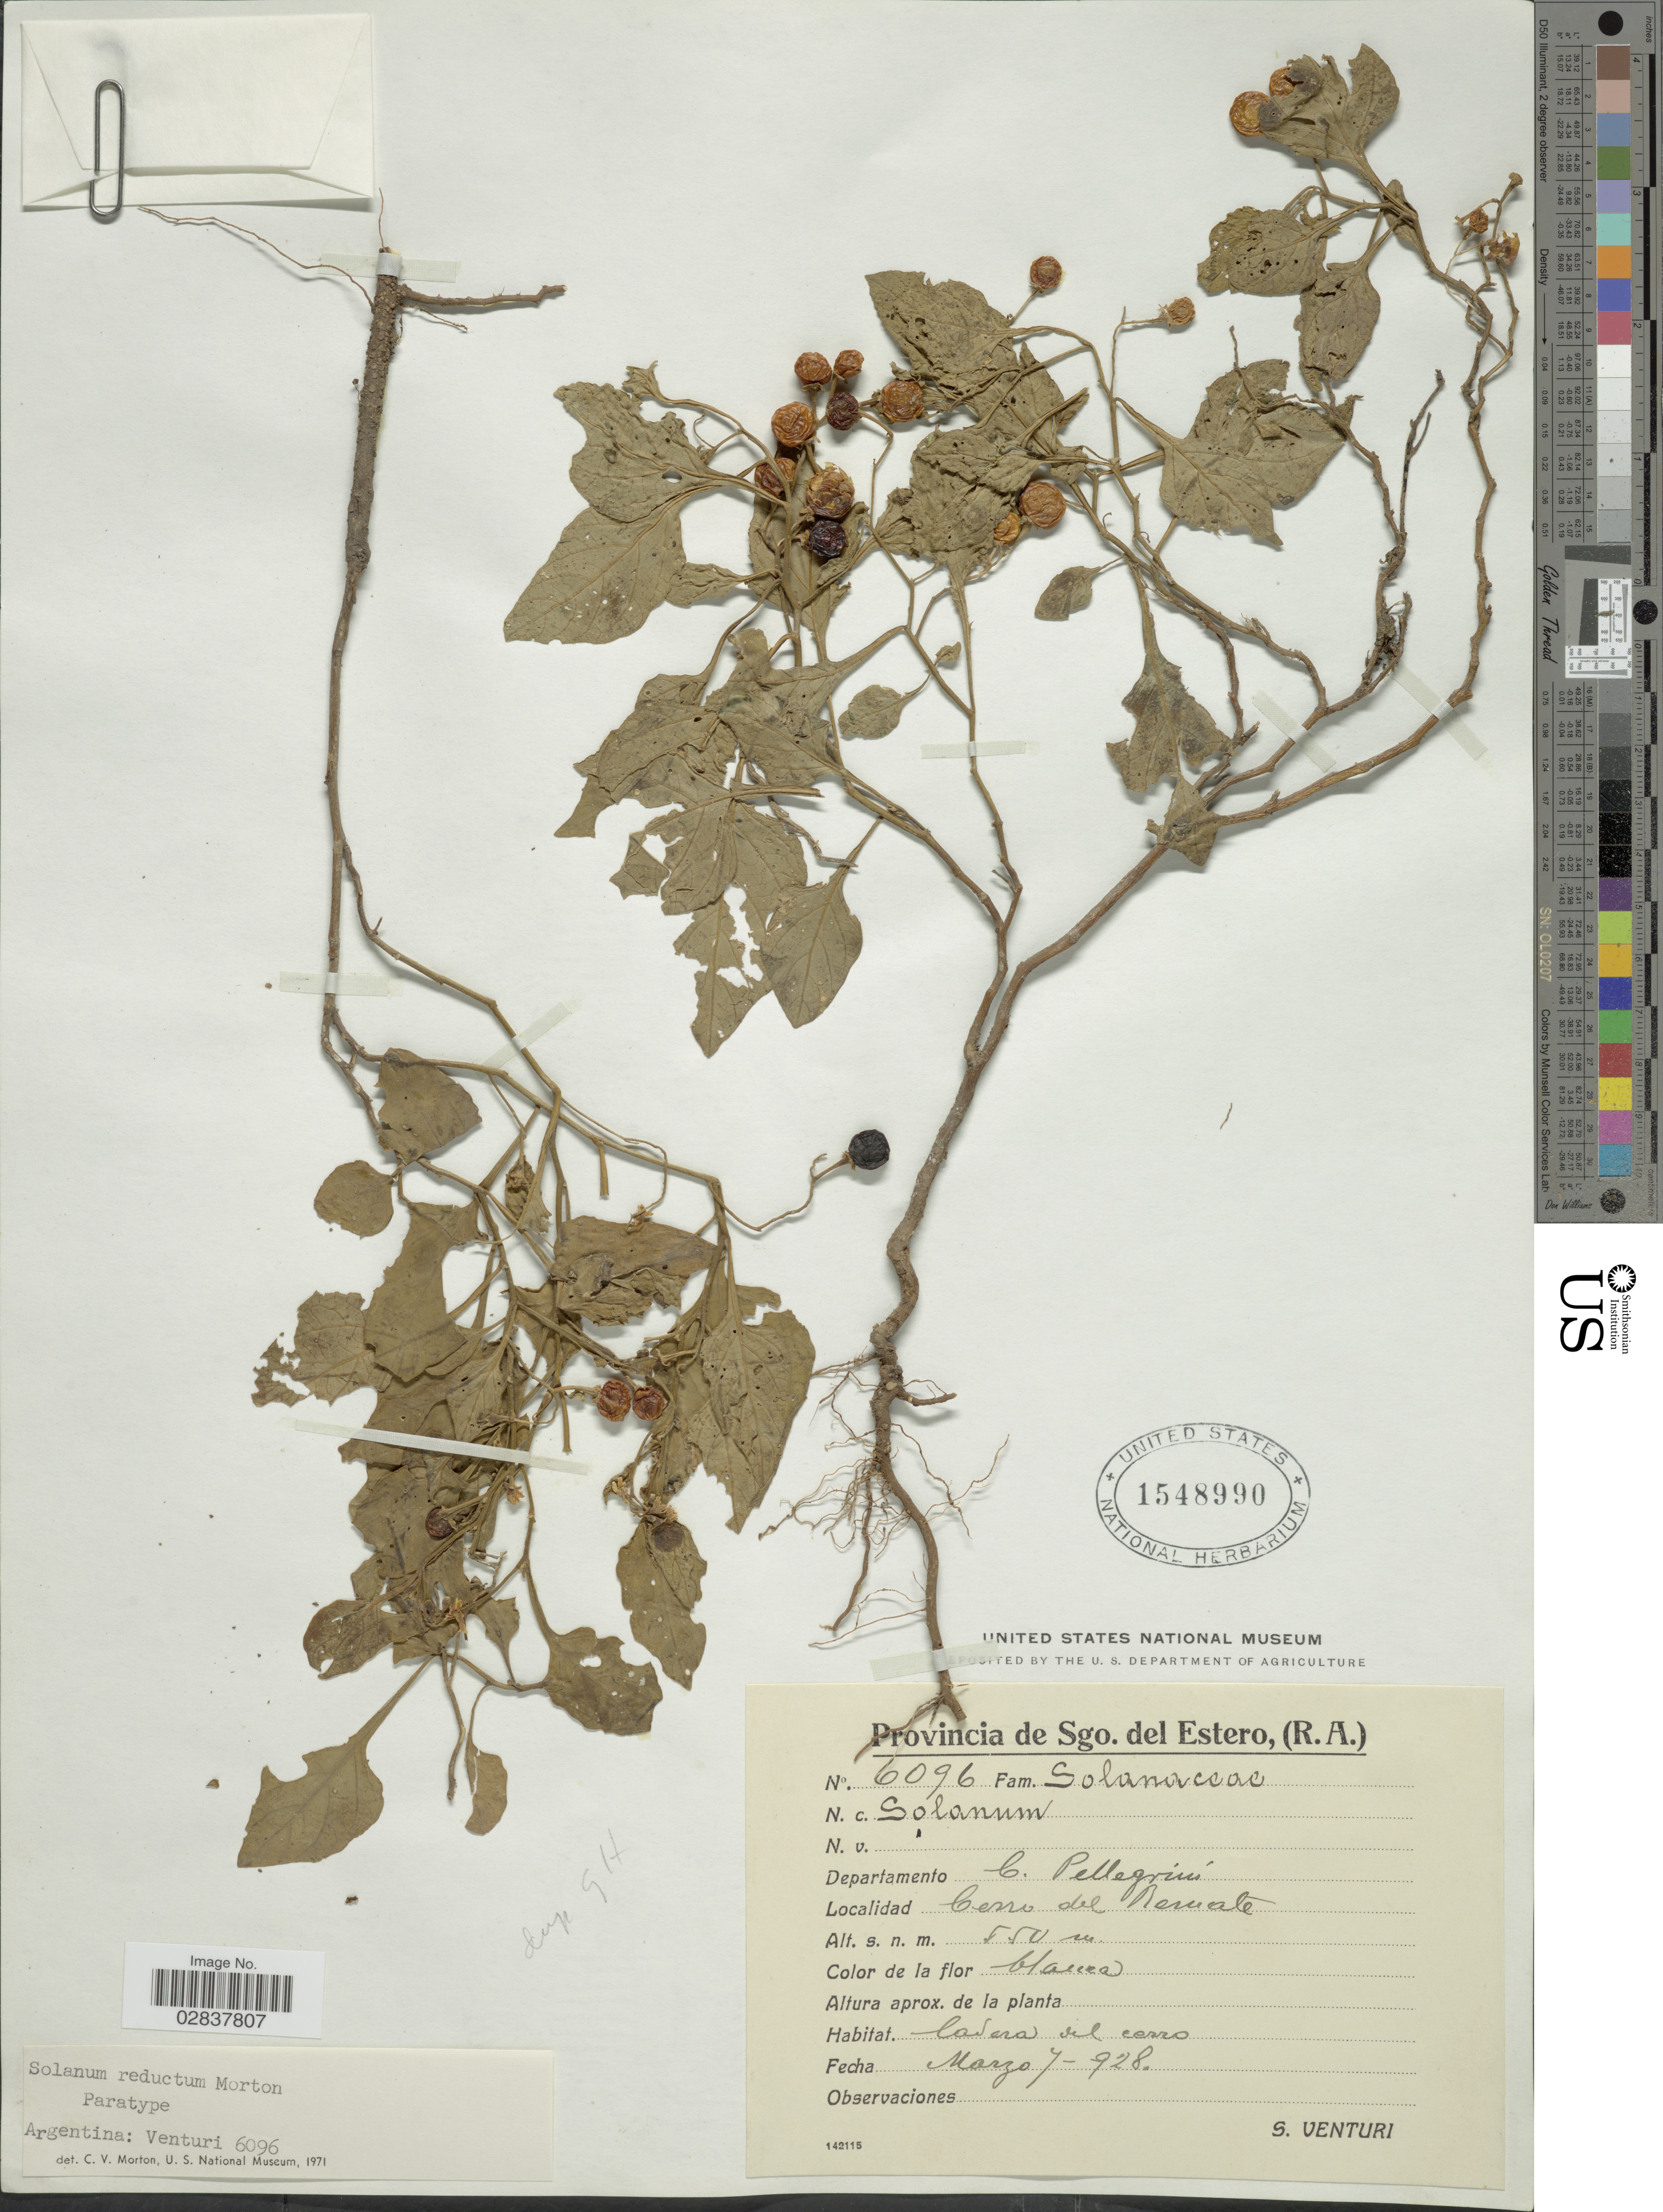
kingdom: Plantae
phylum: Tracheophyta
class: Magnoliopsida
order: Solanales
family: Solanaceae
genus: Solanum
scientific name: Solanum reductum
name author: C.V. Morton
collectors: S. Venturi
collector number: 6096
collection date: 1928-03-07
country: Argentina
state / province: Santiago del Estero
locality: (R.A.), Departamento C Pellegrini, Cerro del Remate.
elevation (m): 550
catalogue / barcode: US 1548990